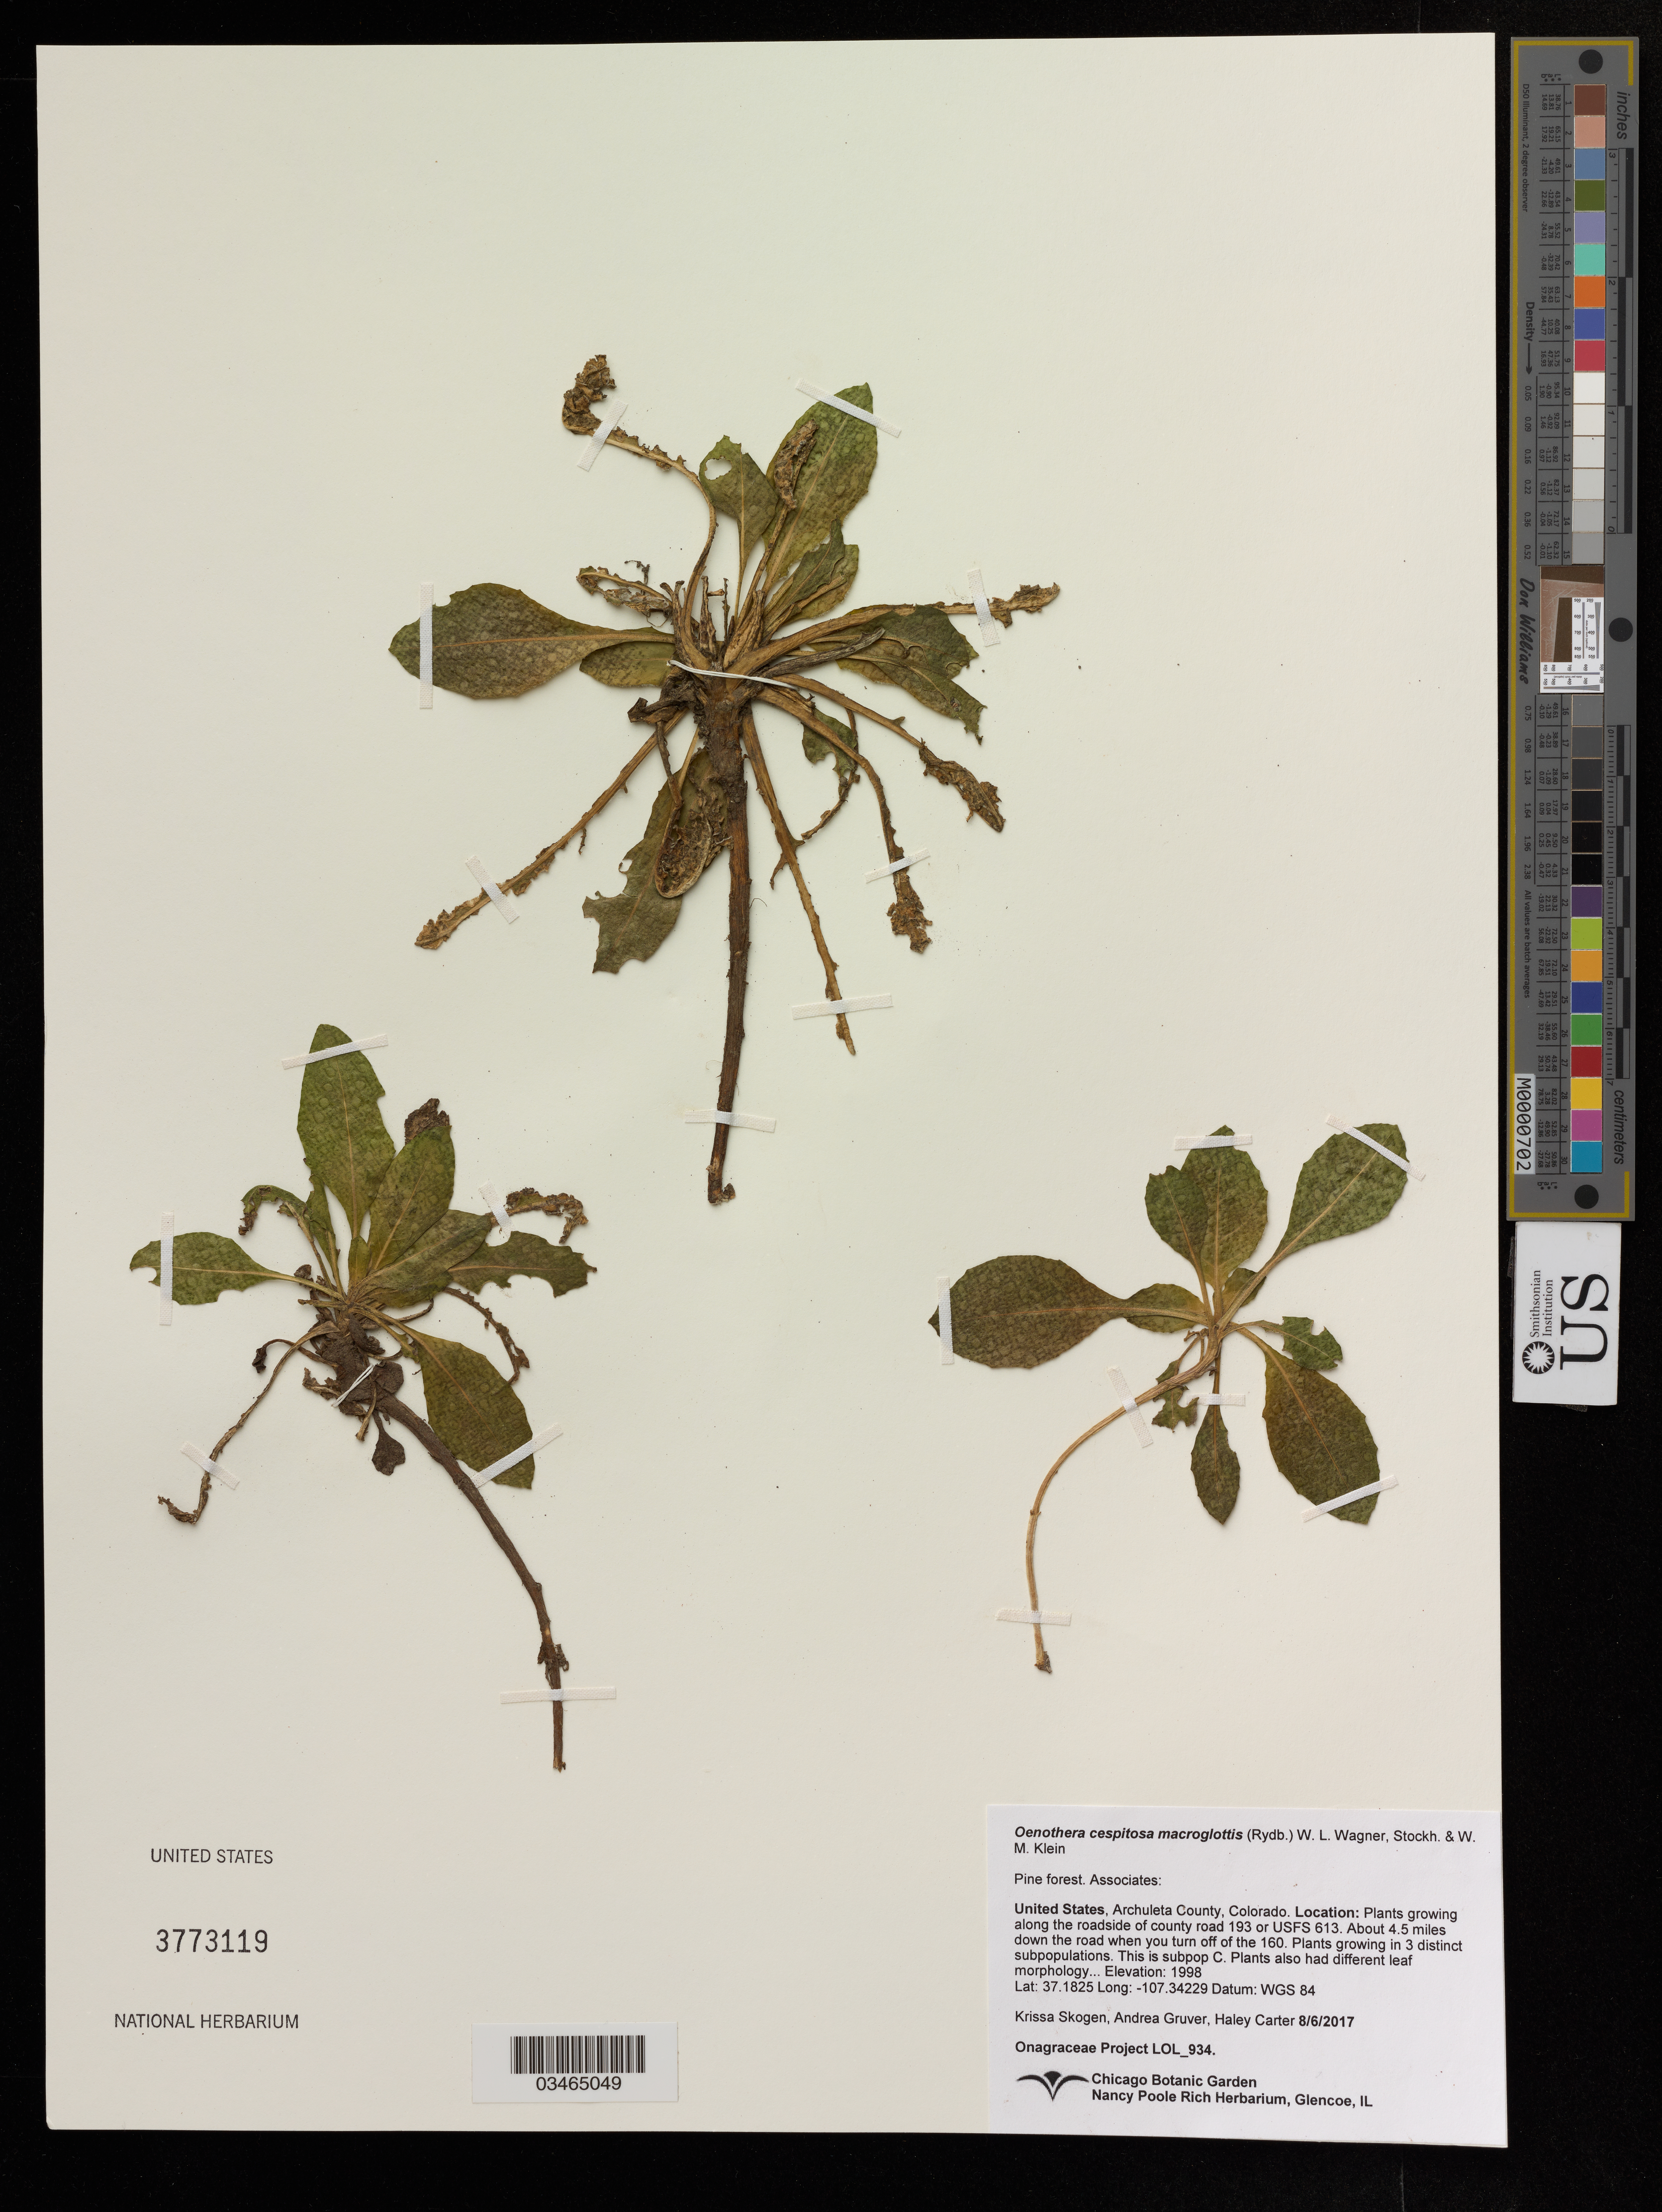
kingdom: Plantae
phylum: Tracheophyta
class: Magnoliopsida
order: Myrtales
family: Onagraceae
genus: Oenothera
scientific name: Oenothera cespitosa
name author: Nutt.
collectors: K. Skogen & A. Gruver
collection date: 2017-08-06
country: United States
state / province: Colorado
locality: Archuleta County, Plants growing along the roadside of county road 193 or USFS 613. About 4.5 miles down the road when you turn off of the 160.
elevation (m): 1998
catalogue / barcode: US 3773119